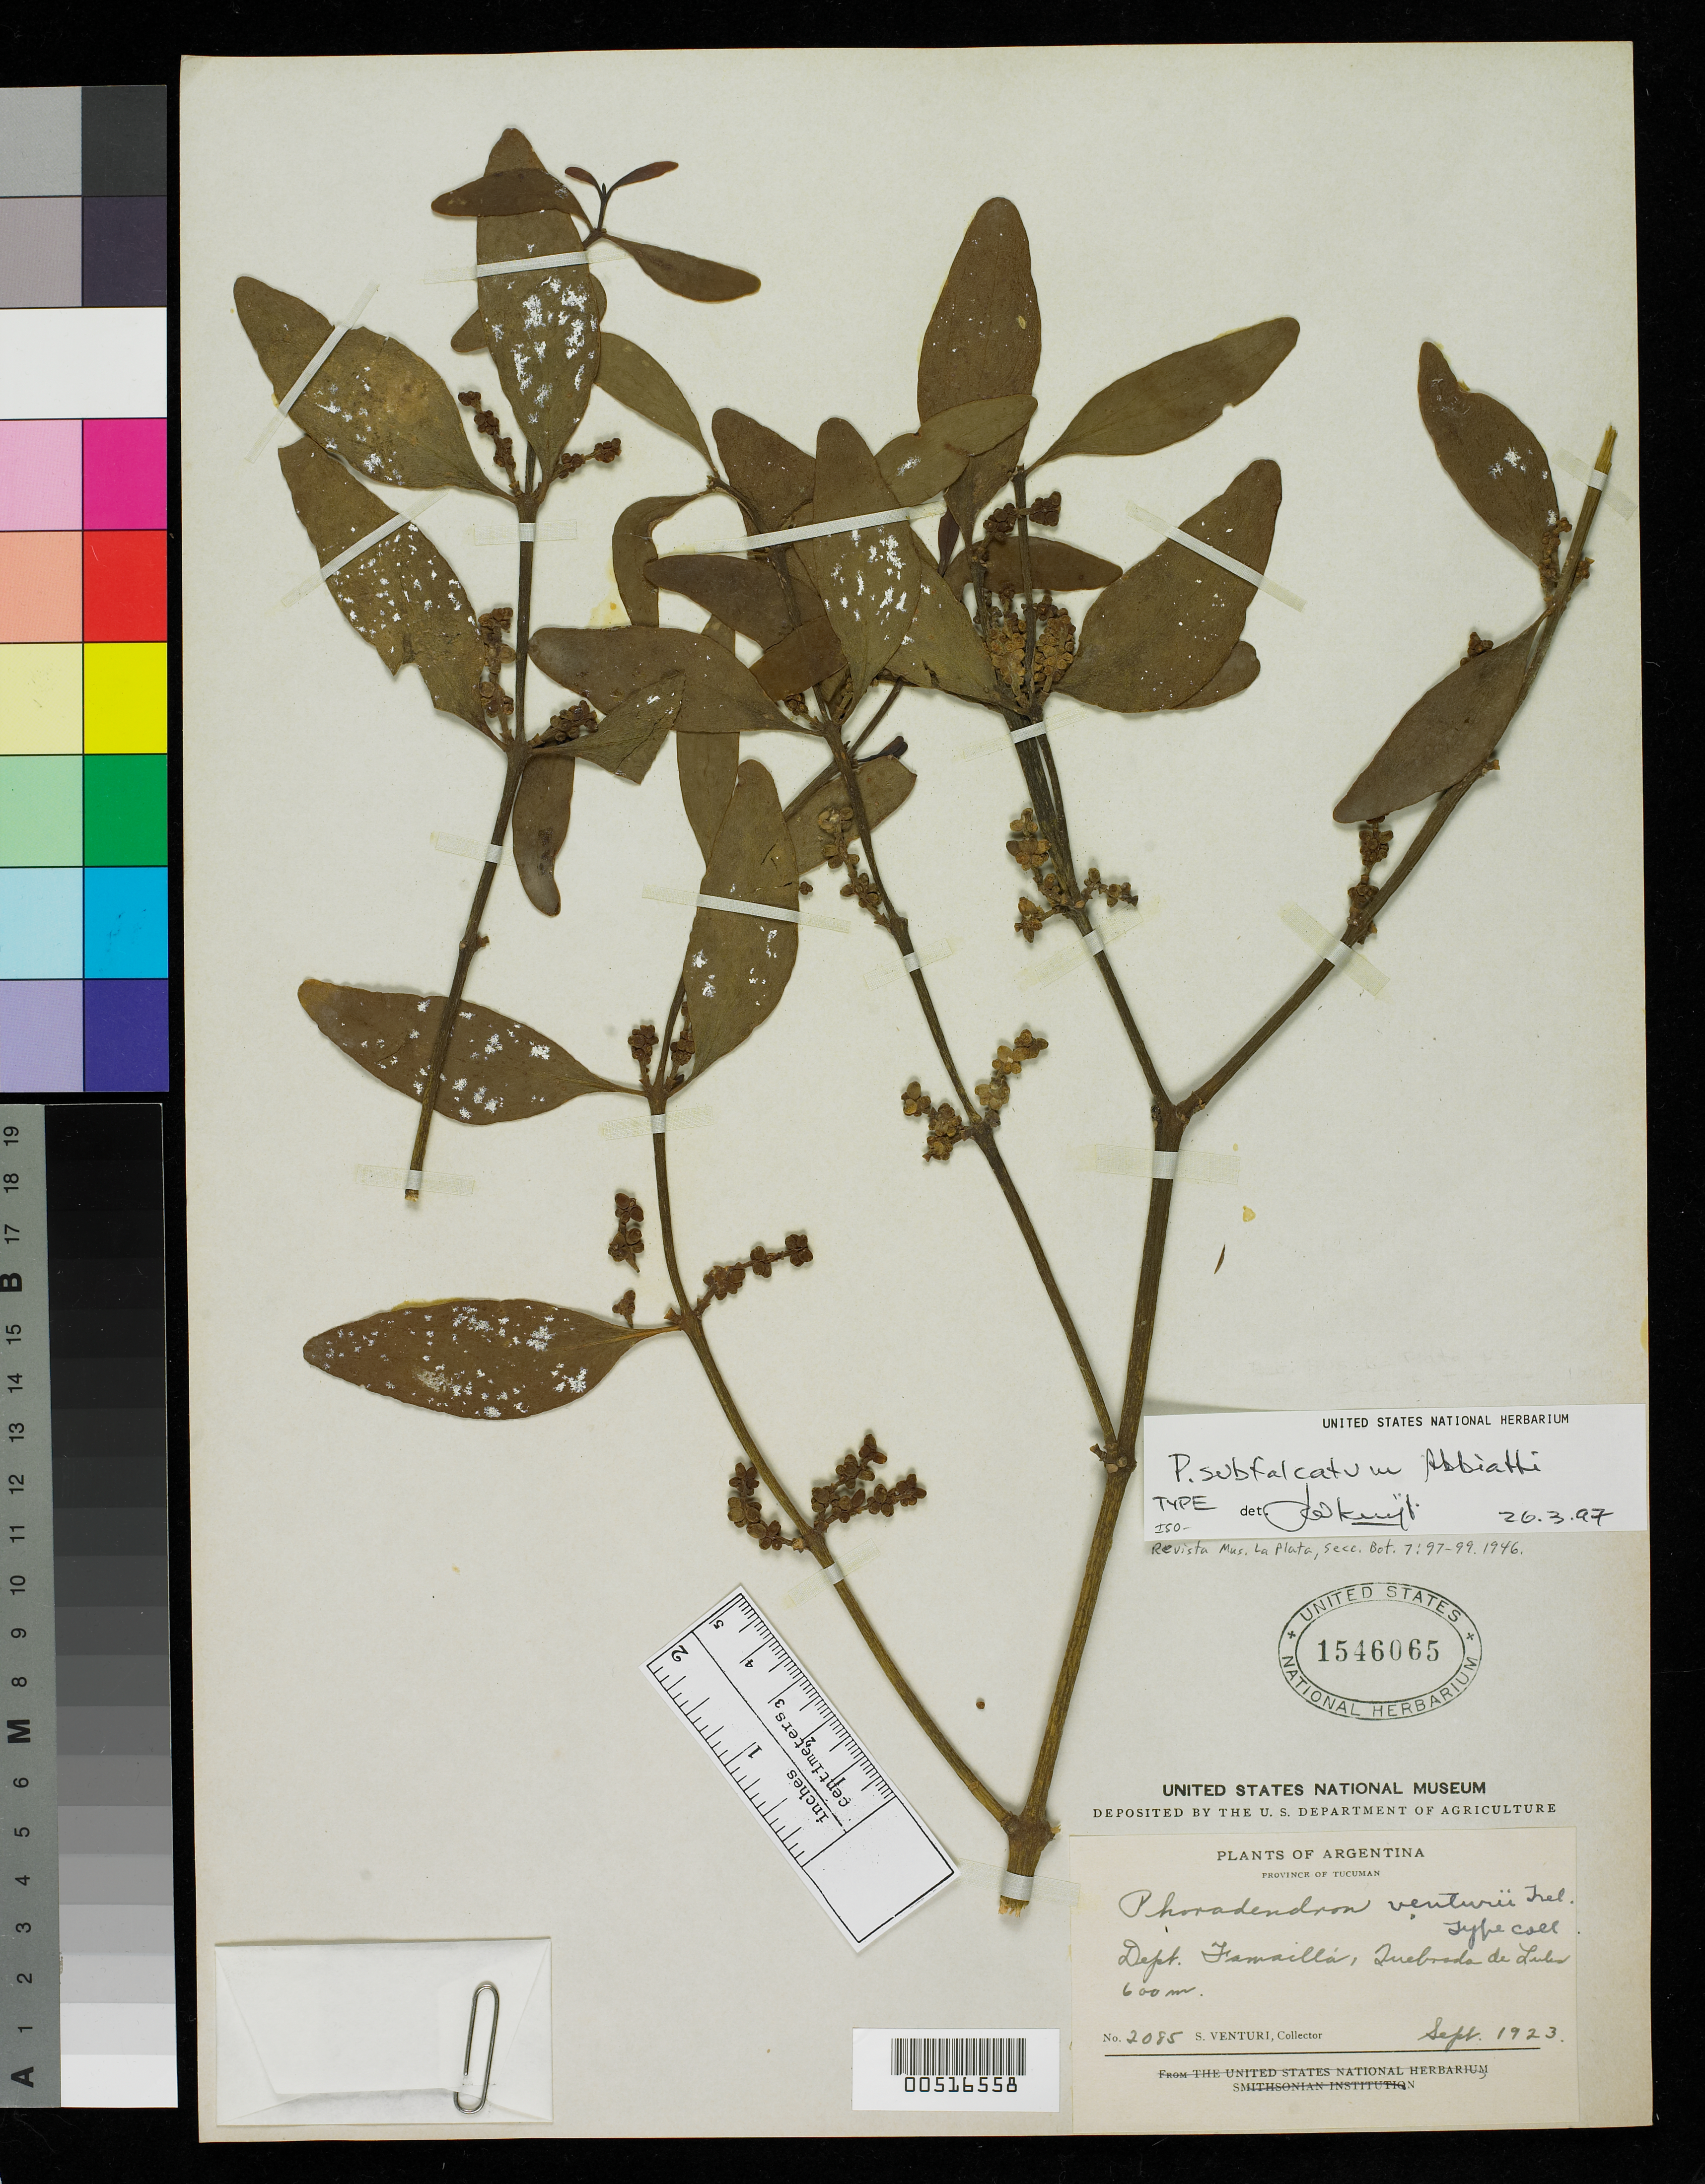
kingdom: Plantae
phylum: Tracheophyta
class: Magnoliopsida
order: Santalales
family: Viscaceae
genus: Phoradendron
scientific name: Phoradendron subfalcatum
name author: Abbiatti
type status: Isotype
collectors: S. Venturi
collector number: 2085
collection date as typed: Sep 1923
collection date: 1923-09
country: Argentina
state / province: Tucumán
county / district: Famailla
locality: Quebrada de Lules.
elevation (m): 600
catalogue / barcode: US 1546065